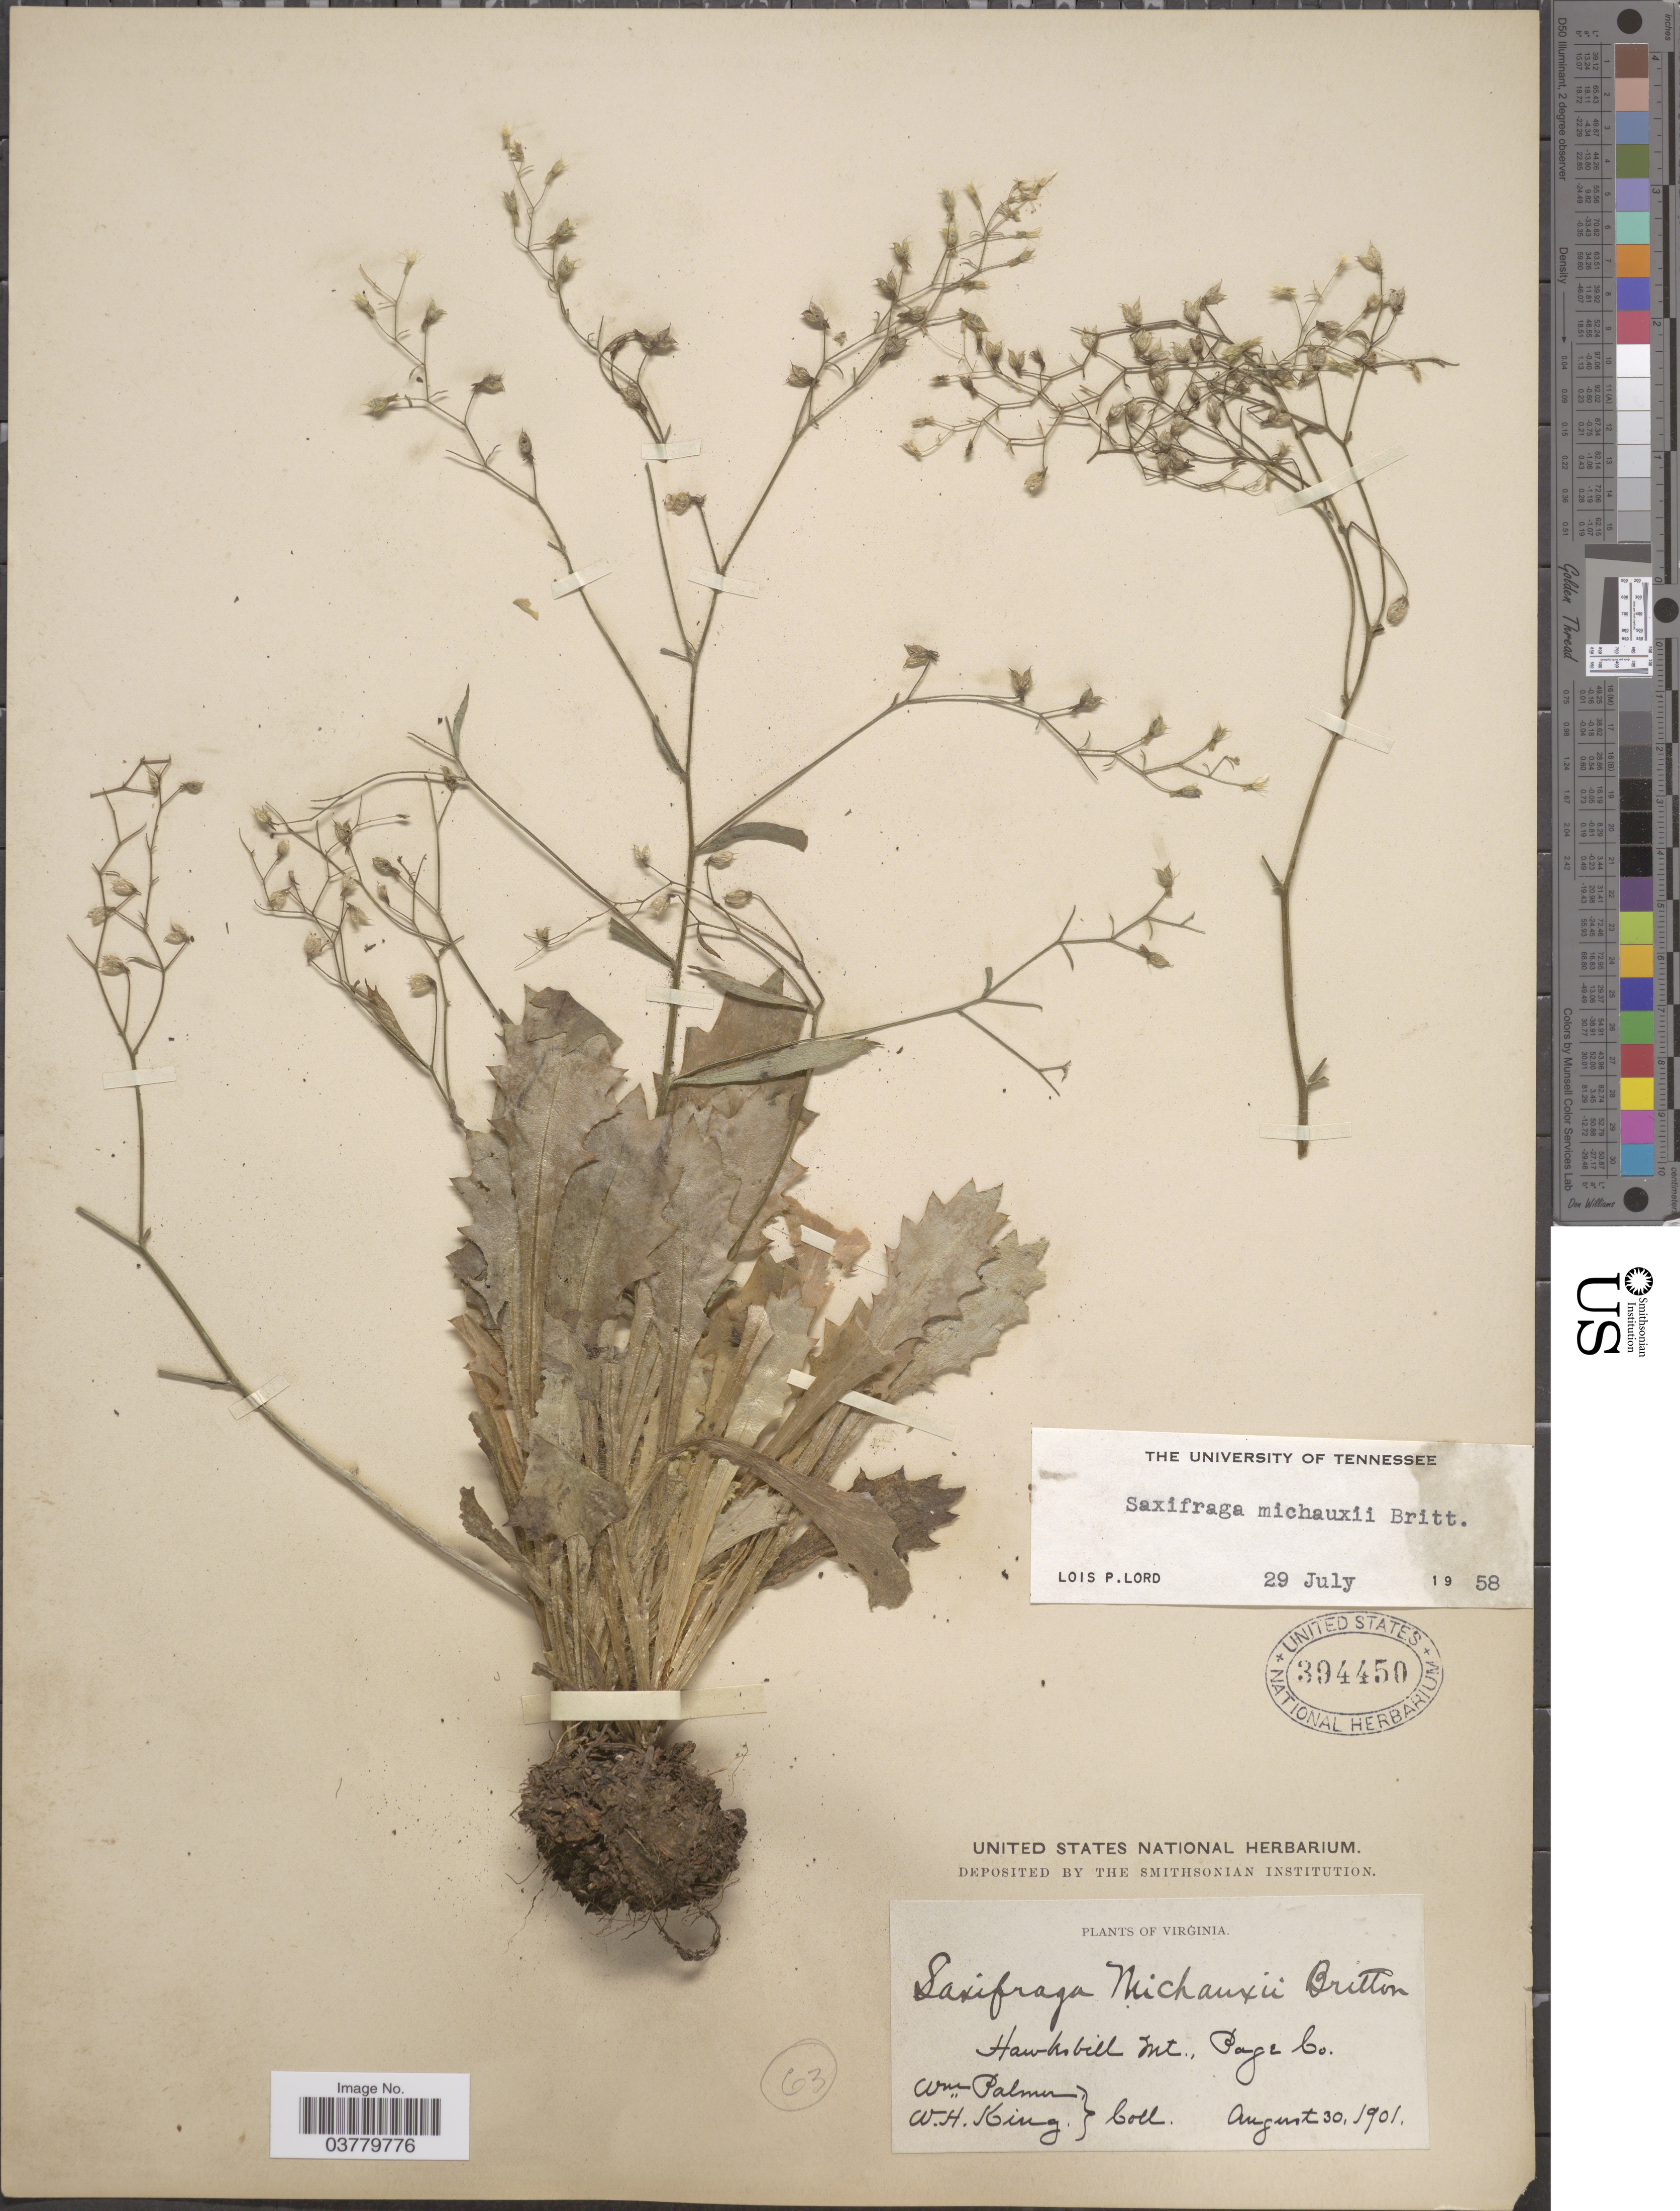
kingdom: Plantae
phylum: Tracheophyta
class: Magnoliopsida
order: Saxifragales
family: Saxifragaceae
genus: Micranthes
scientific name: Micranthes petiolaris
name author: (Raf.) Bush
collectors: W. Palmer & W. H. King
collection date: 1901-08-30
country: United States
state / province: Virginia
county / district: Page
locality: Hawksbill Mt.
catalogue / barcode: US 394450